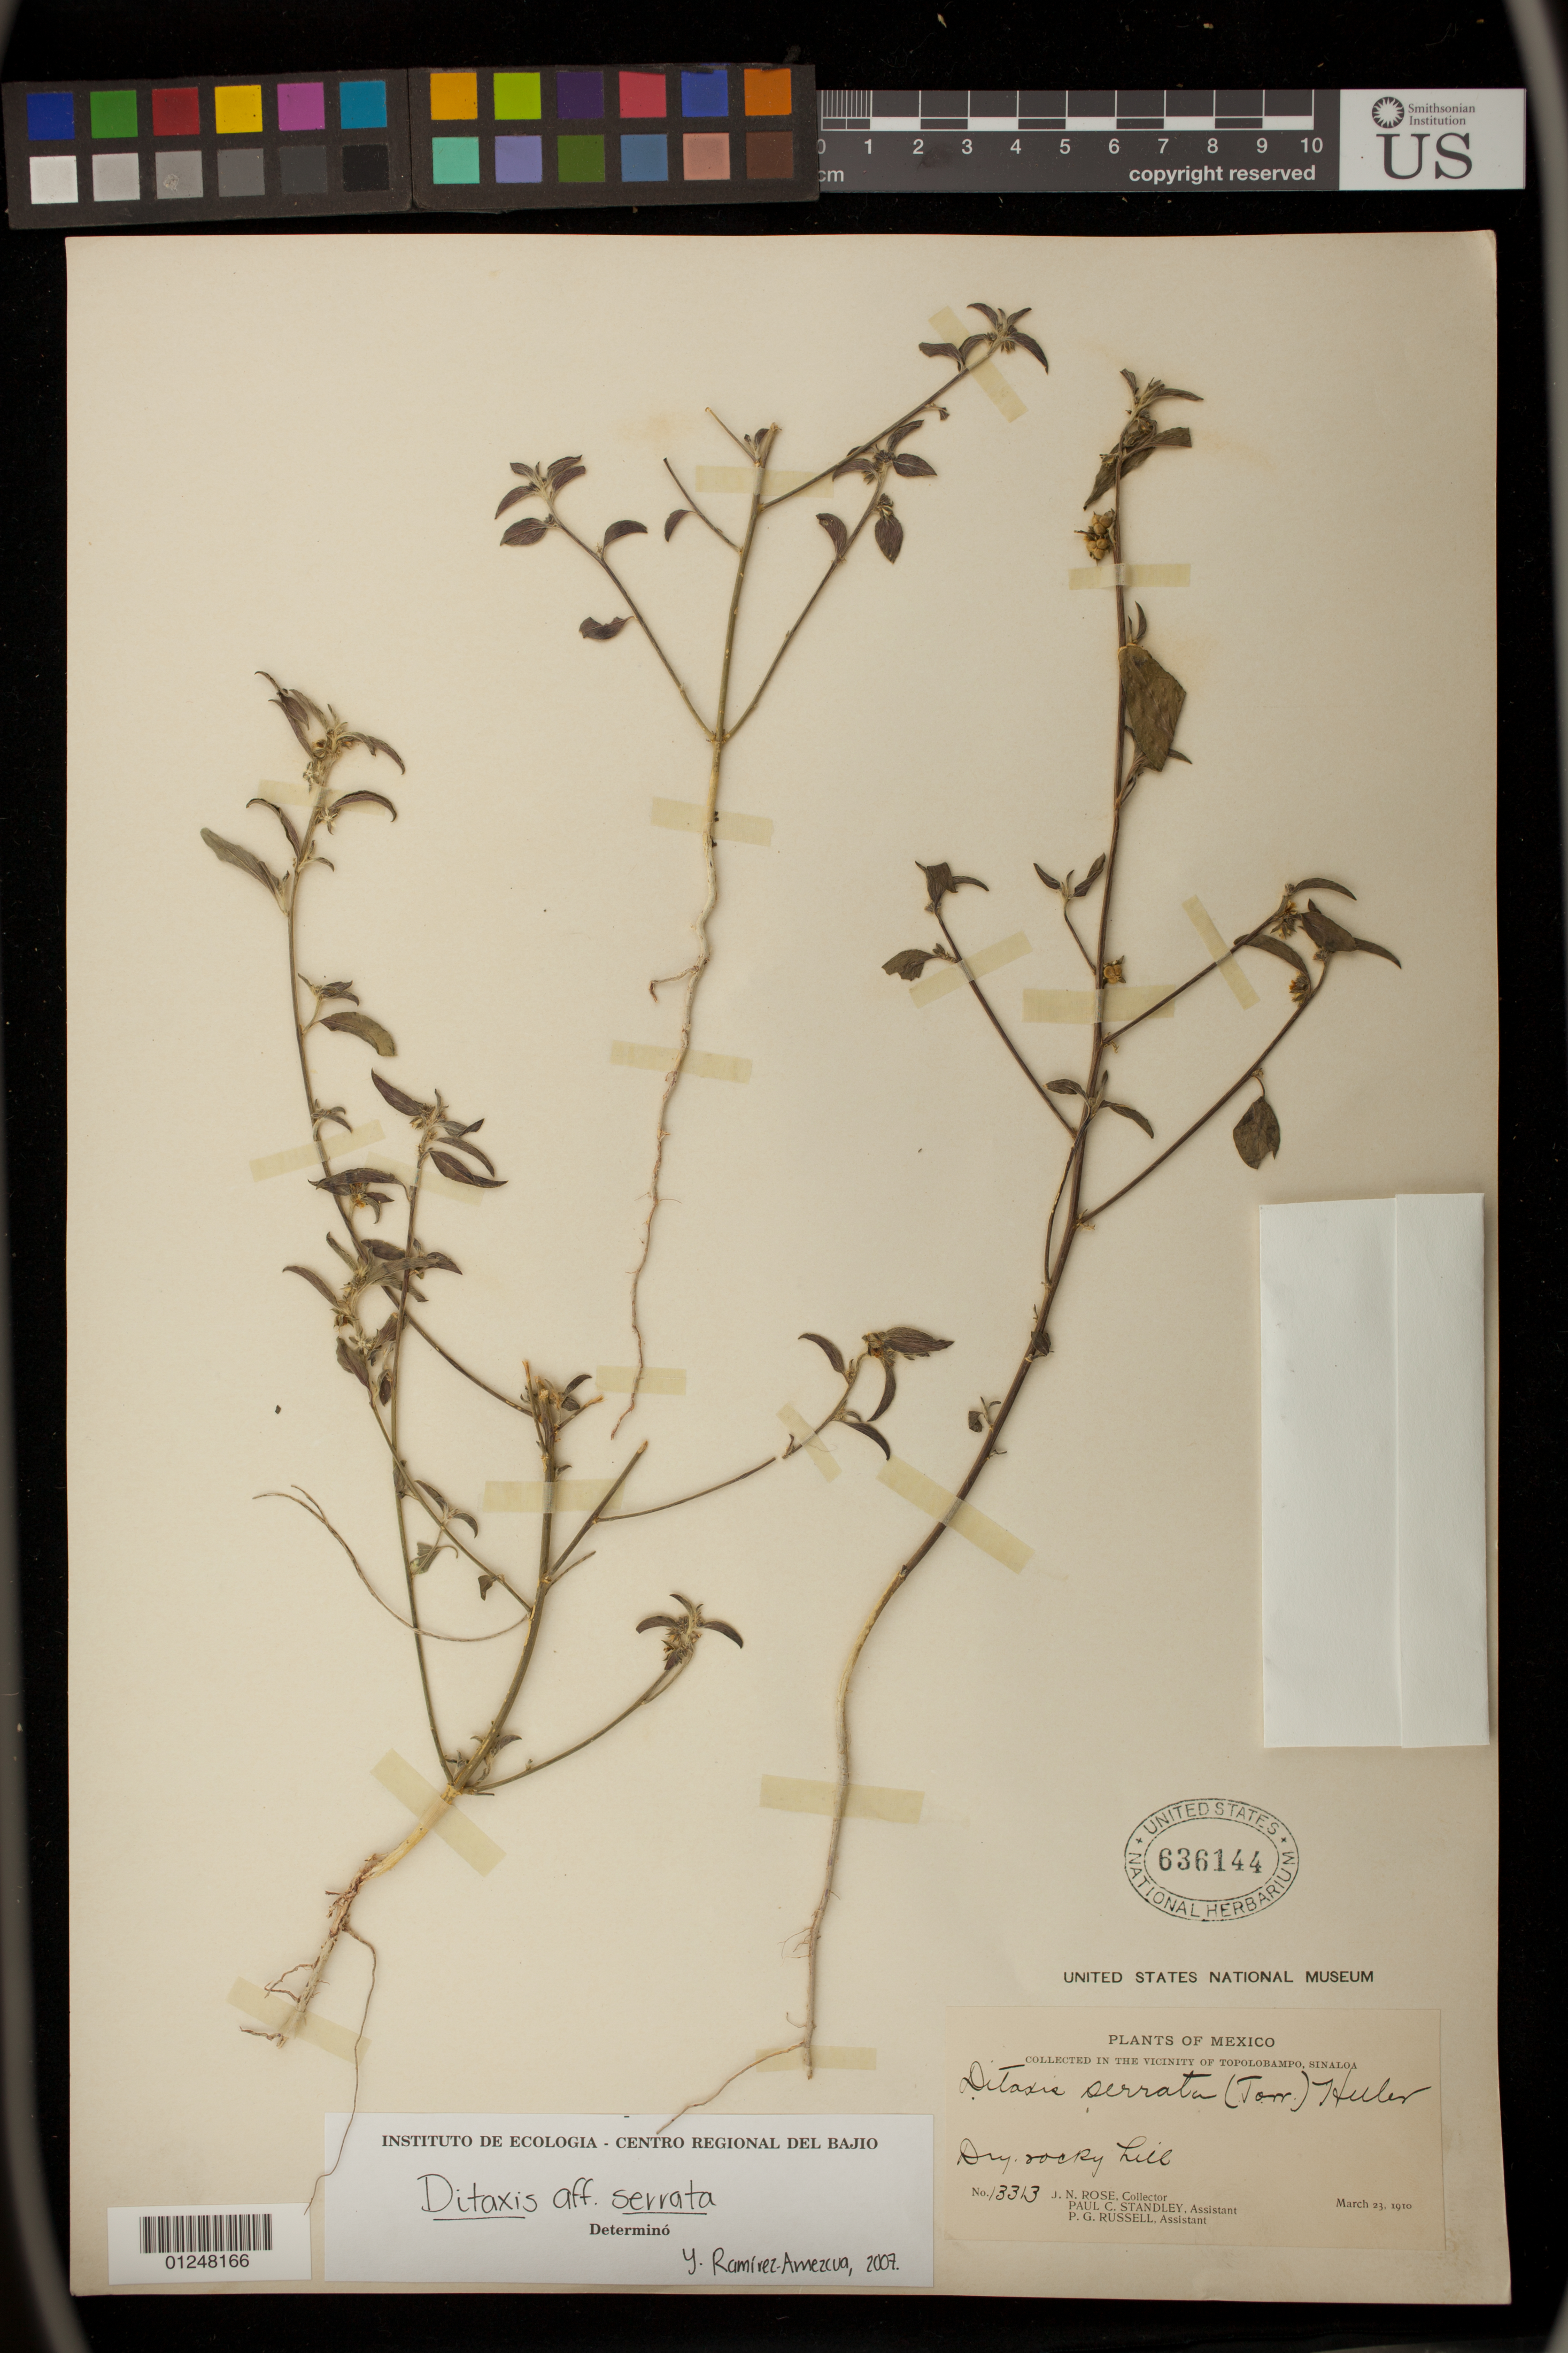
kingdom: Plantae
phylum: Tracheophyta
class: Magnoliopsida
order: Malpighiales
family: Euphorbiaceae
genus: Argythamnia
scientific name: Argythamnia serrata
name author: (Torr.) Müll. Arg.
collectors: J. N. Rose, P. C. Standley & P. G. Russell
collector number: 13313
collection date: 1910-03-23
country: Mexico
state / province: Sinaloa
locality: In the vicinity of Topolobampo.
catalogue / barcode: US 636144